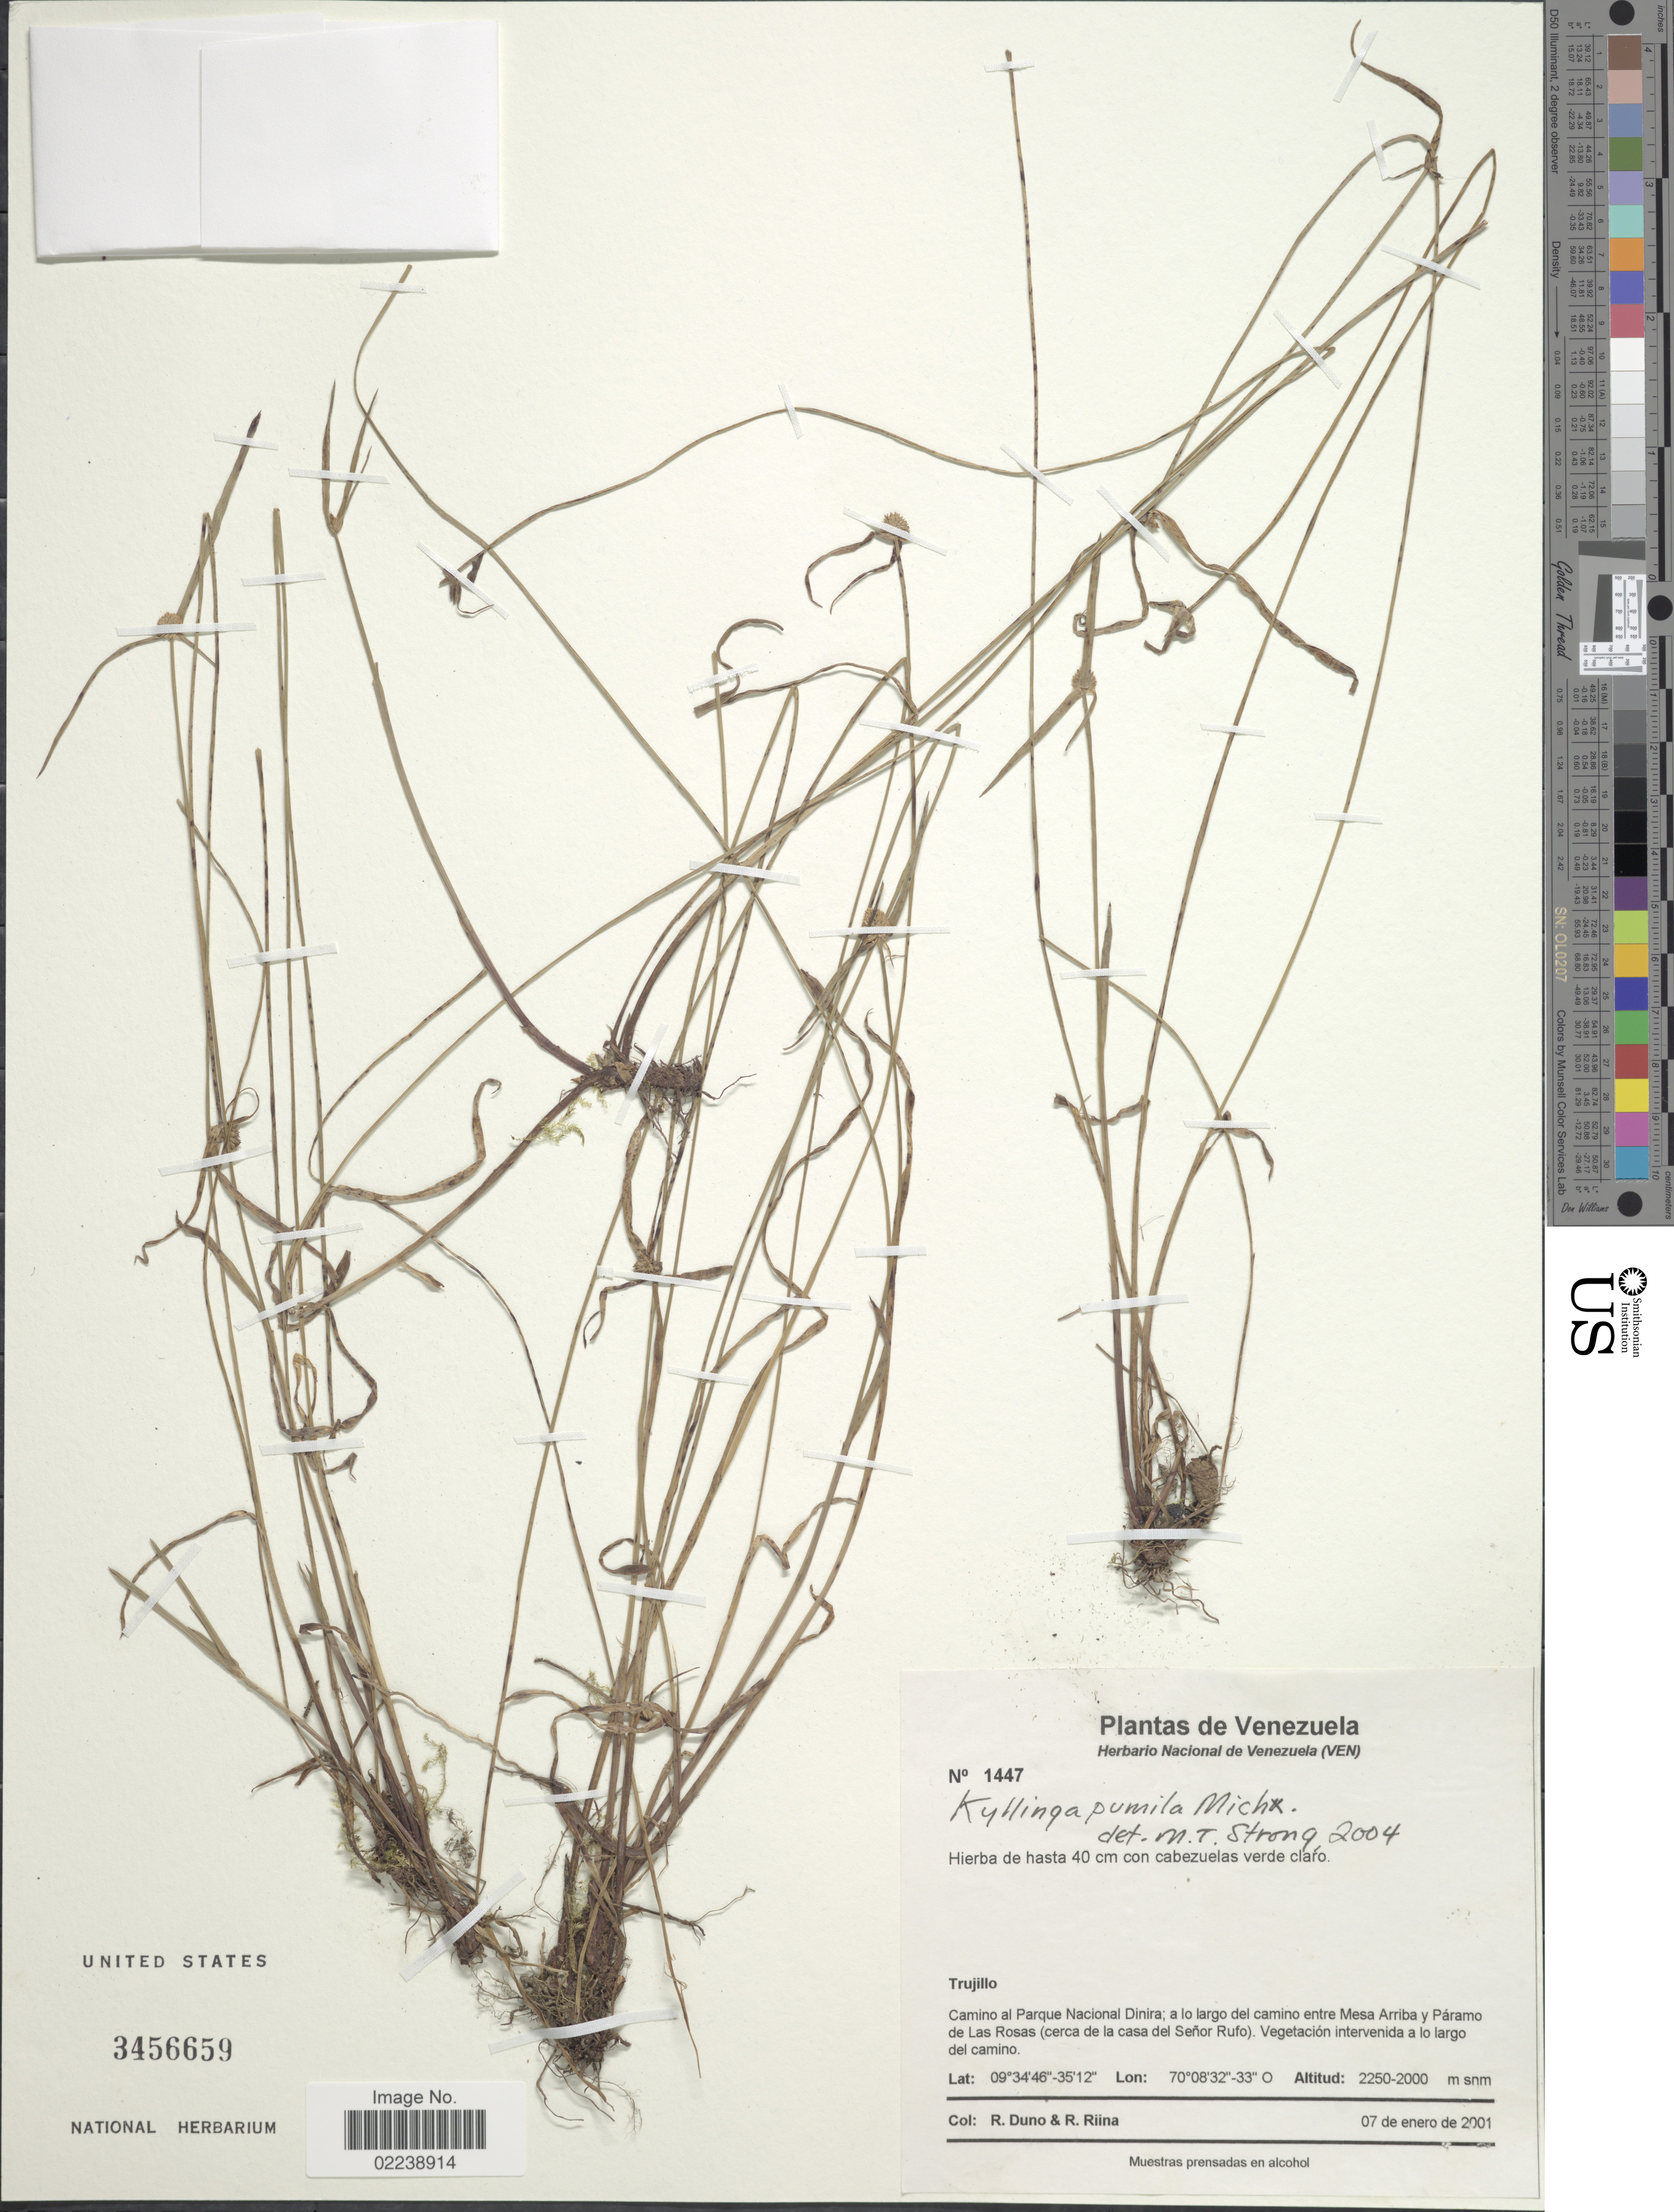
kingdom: Plantae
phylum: Tracheophyta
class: Liliopsida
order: Poales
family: Cyperaceae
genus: Cyperus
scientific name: Cyperus hortensis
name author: (Salzm. ex Steud.) Dorr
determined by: Strong, M. T., (US), Smithsonian Institution - National Museum of Natural History (UNITED STATES)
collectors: R. Duno de Stefano & R. Riina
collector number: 1447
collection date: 2001-01-07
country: Venezuela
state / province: Trujillo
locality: Camino al Parque Nacional Dinira, a lo largo del camino entre Mesa Arriba y Paramo de Las Rosas (cerca de la casa del Senor Rufo)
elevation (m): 2000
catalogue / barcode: US 3456659